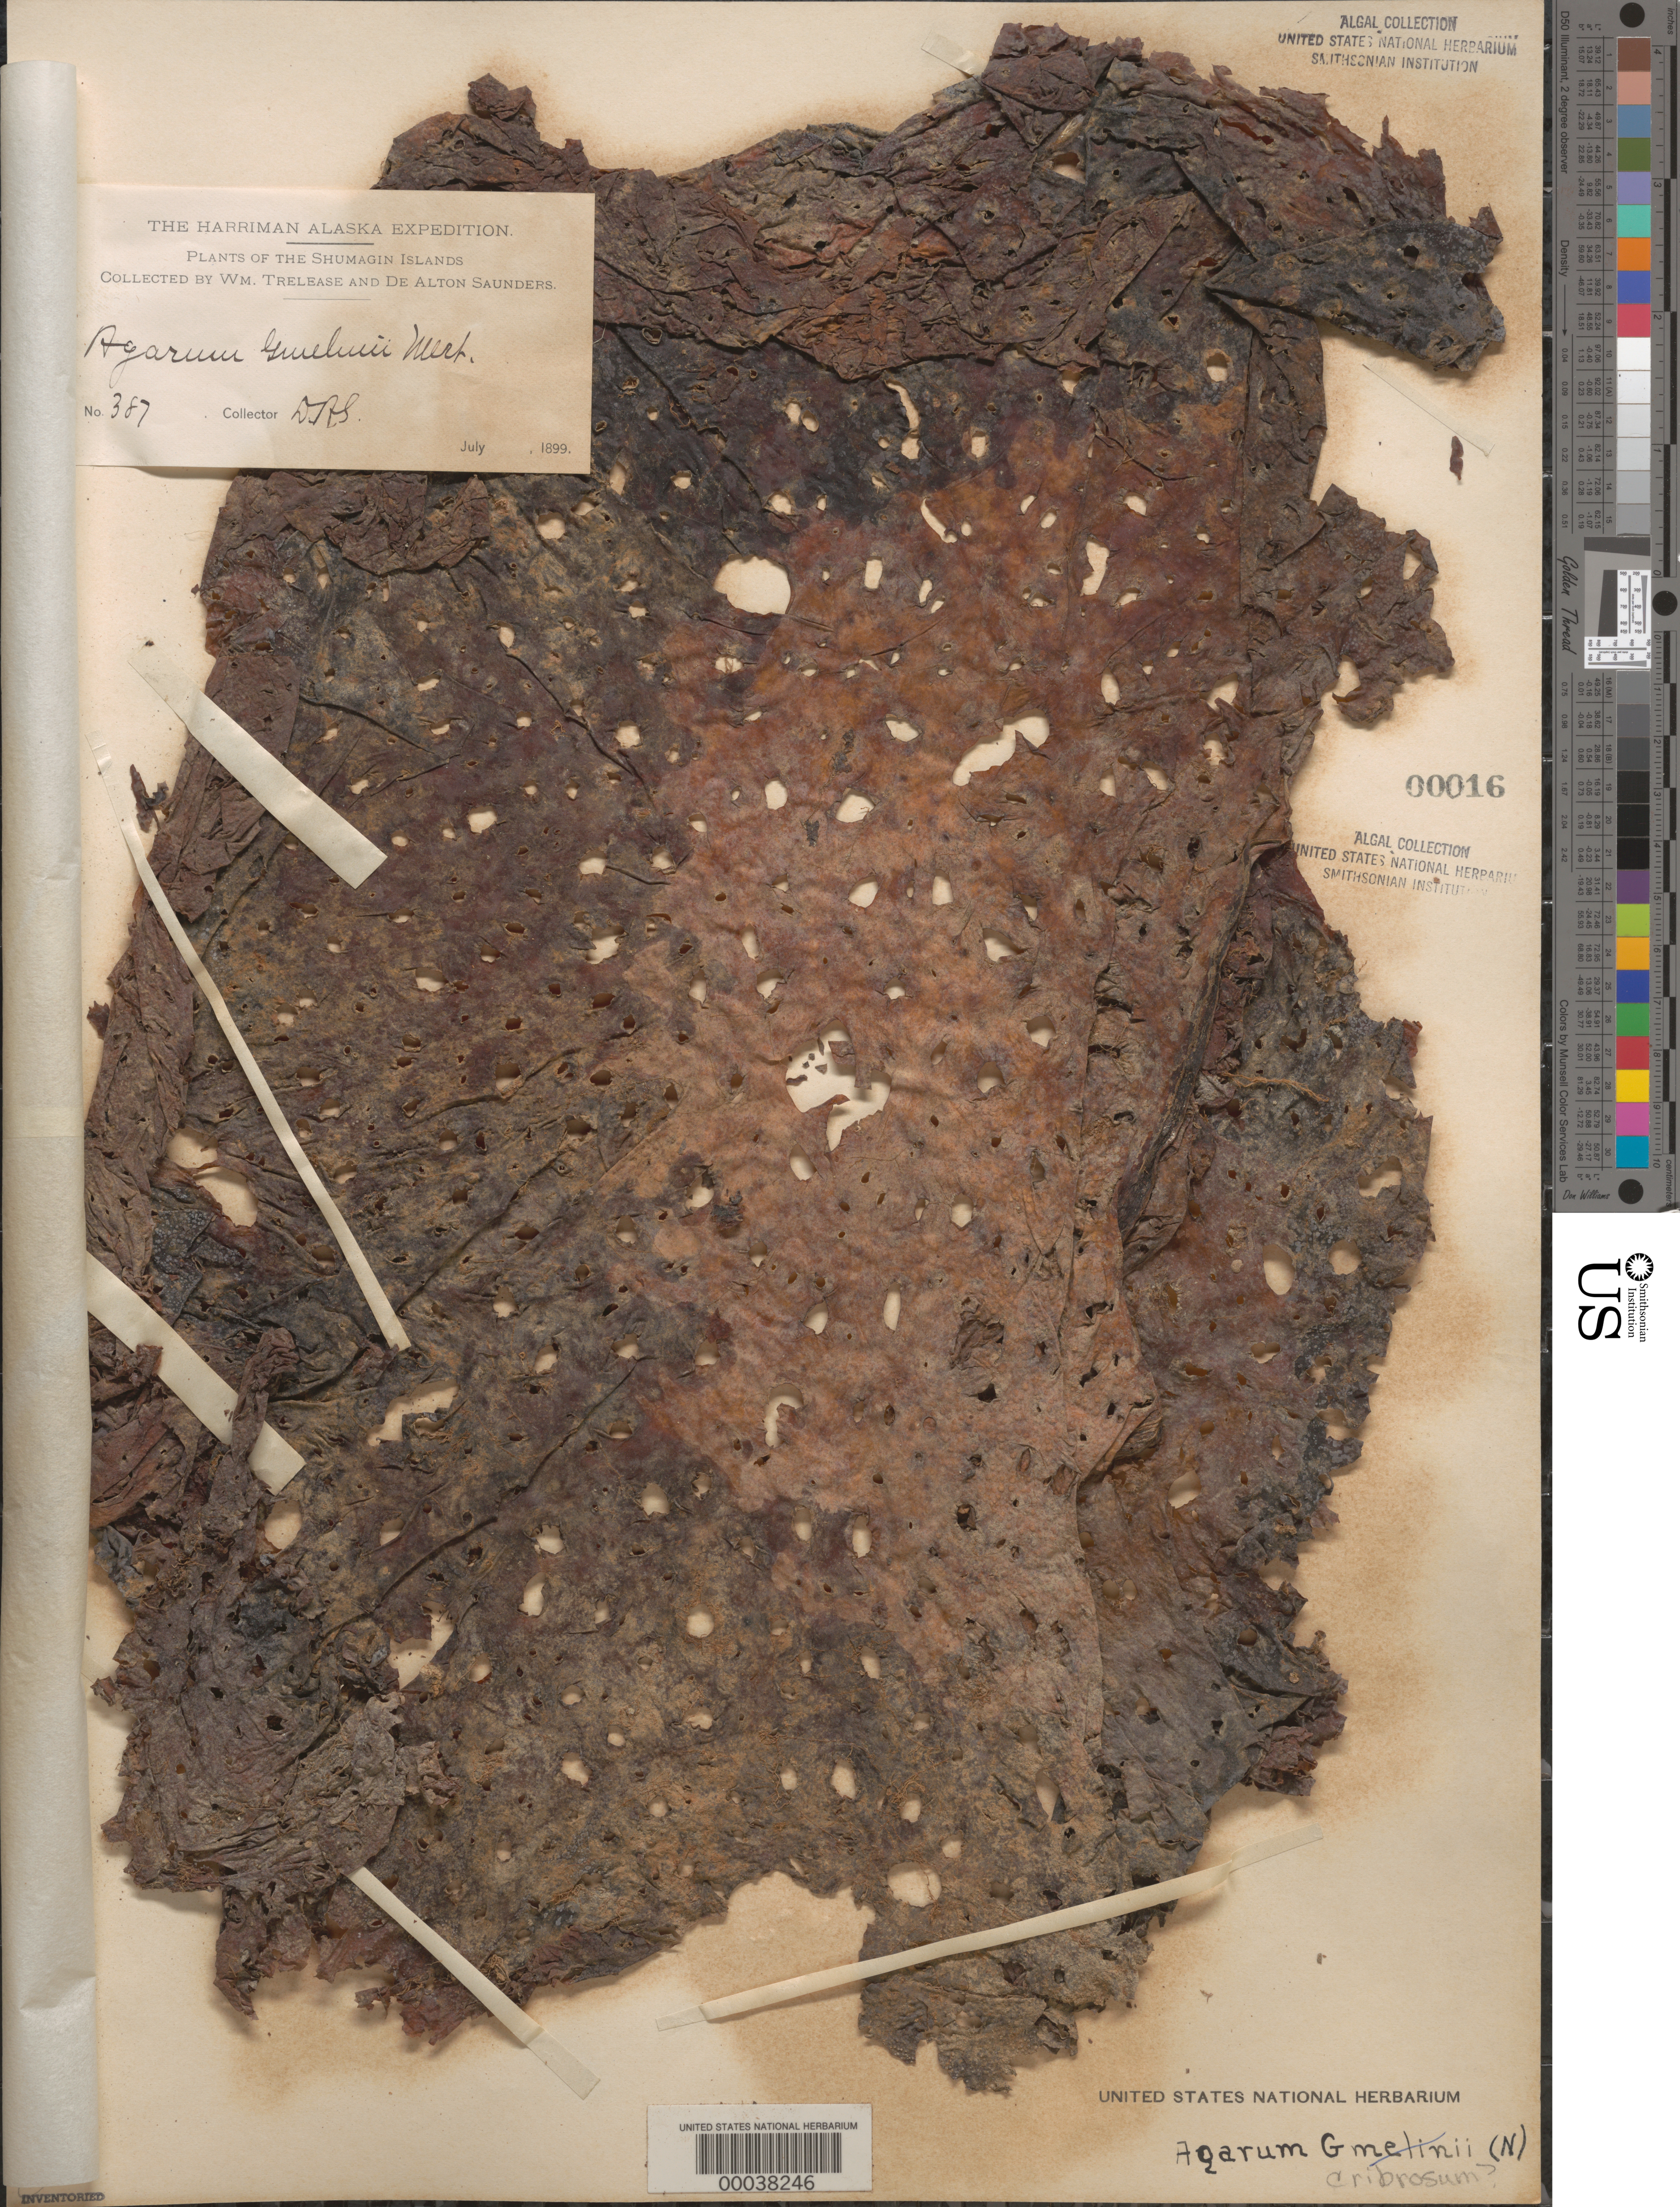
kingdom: Chromista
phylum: Ochrophyta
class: Phaeophyceae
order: Laminariales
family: Costariaceae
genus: Agarum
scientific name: Agarum clathratum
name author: Dumortier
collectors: W. Trelease & D. Saunders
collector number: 387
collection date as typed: Jul 1899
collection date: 1899-07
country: United States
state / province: Alaska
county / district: Aleutian Islands Division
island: Shumagin Islands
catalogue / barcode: US 16